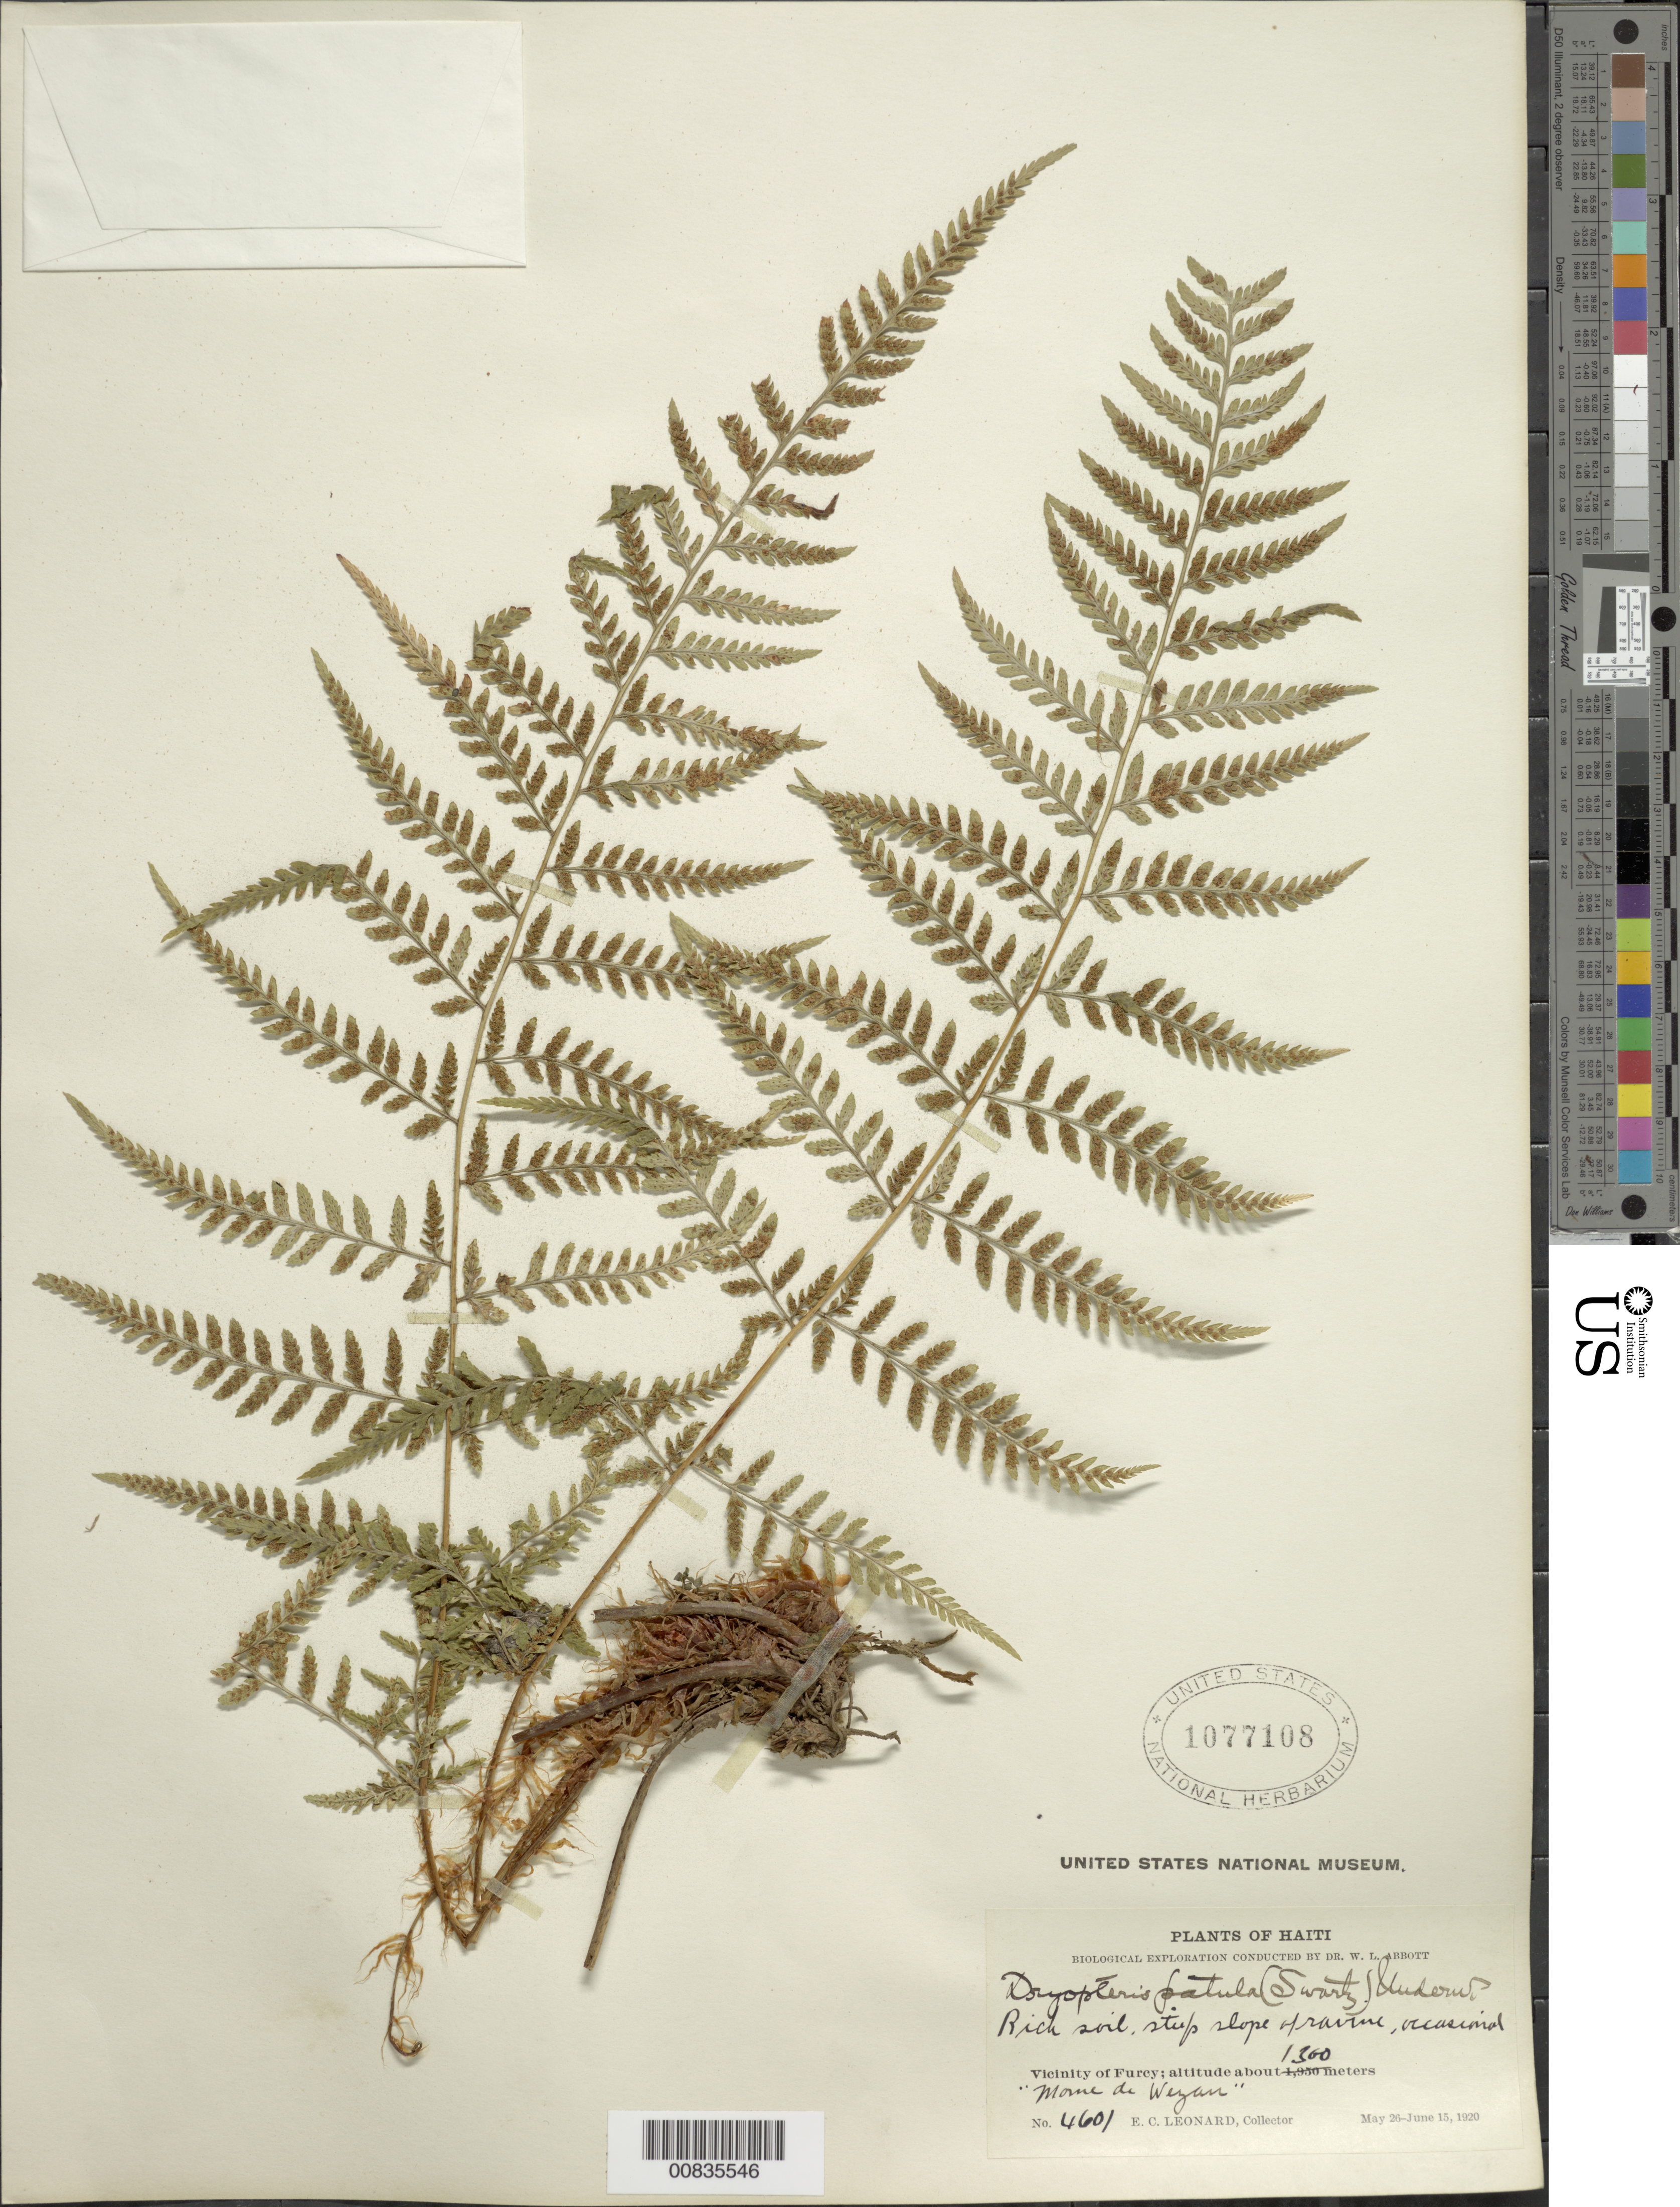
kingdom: Plantae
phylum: Tracheophyta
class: Polypodiopsida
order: Polypodiales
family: Dryopteridaceae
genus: Dryopteris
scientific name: Dryopteris patula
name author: (Sw.) Underw.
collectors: E. C. Leonard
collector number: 4601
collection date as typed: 26 May 1920 to 15 Jun 1920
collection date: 1920-05-26/1920-06-15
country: Haiti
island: Hispaniola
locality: Furcy vicinity, Morne de Weyan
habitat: Rich soil, steep slope of ravine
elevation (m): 1300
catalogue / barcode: US 1077108